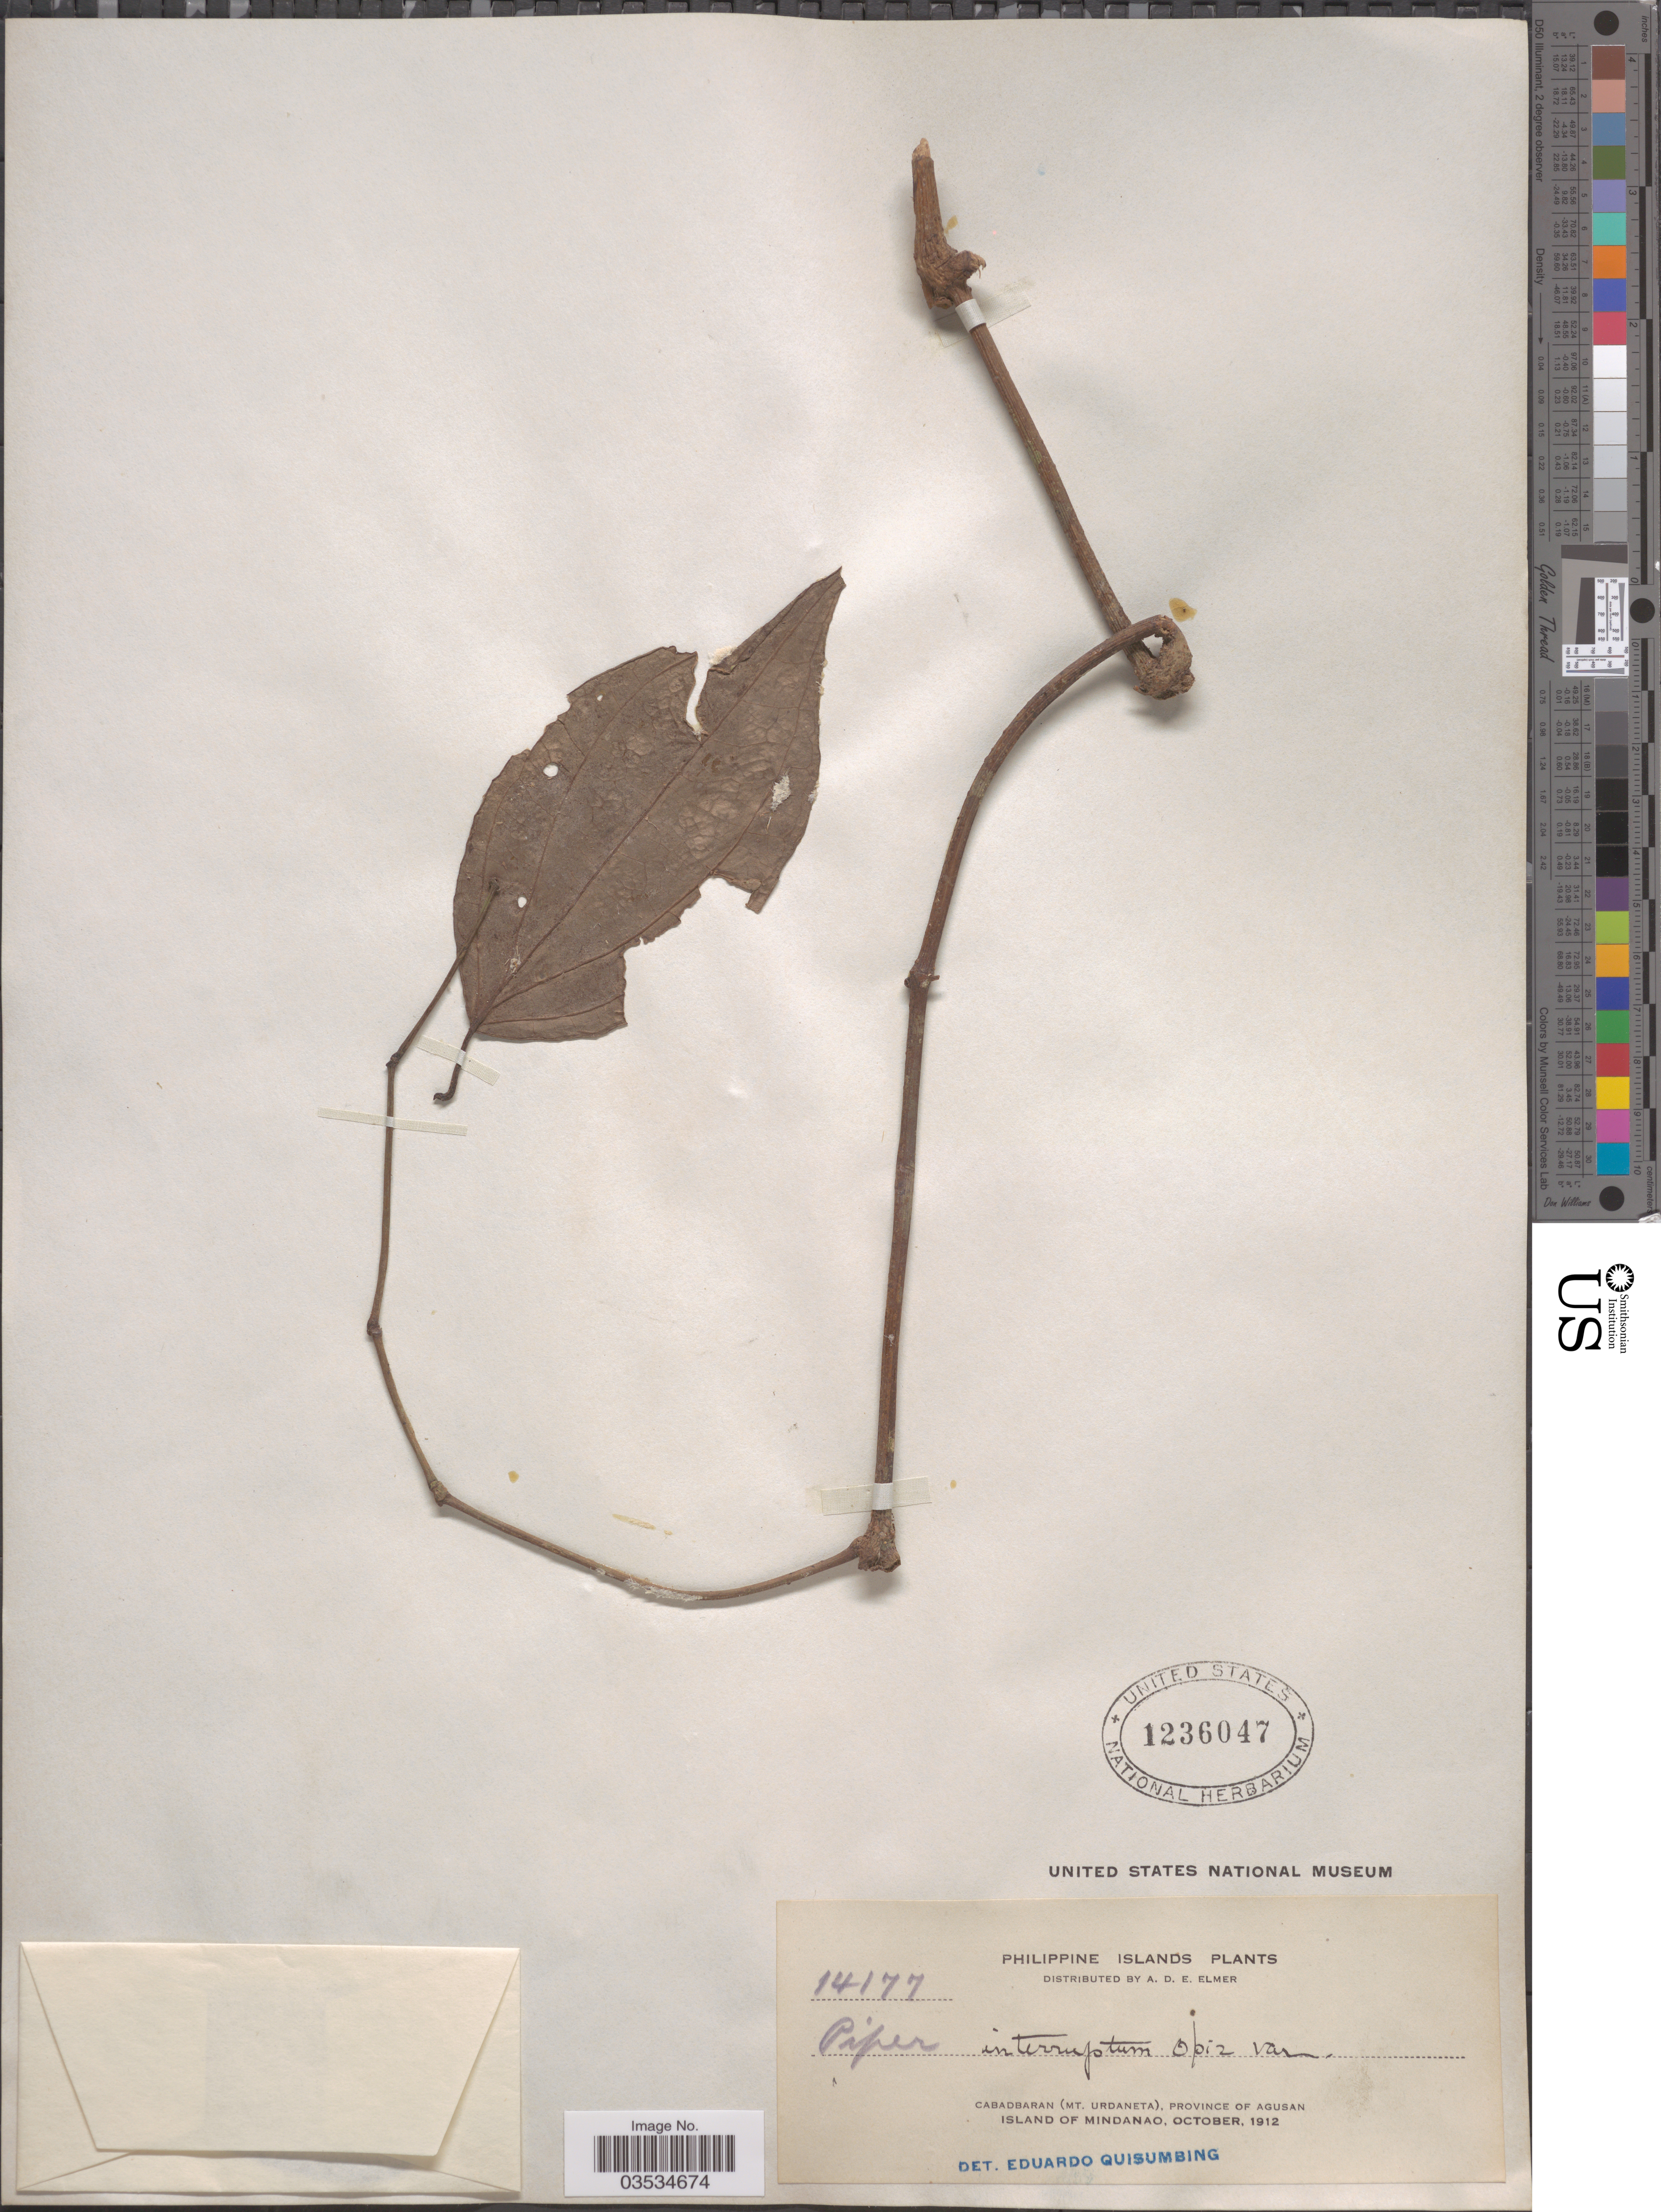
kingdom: Plantae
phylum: Tracheophyta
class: Magnoliopsida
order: Piperales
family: Piperaceae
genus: Piper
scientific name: Piper interruptum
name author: Opiz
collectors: A. D. E. Elmer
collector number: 14177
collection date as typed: Transcribed d/m/y: /10/19112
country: Philippines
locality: Philippine Islands. Cabadbaran (Mt. Urdaneta), Province of Agusan. Island of Mindanao.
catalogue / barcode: US 1236047